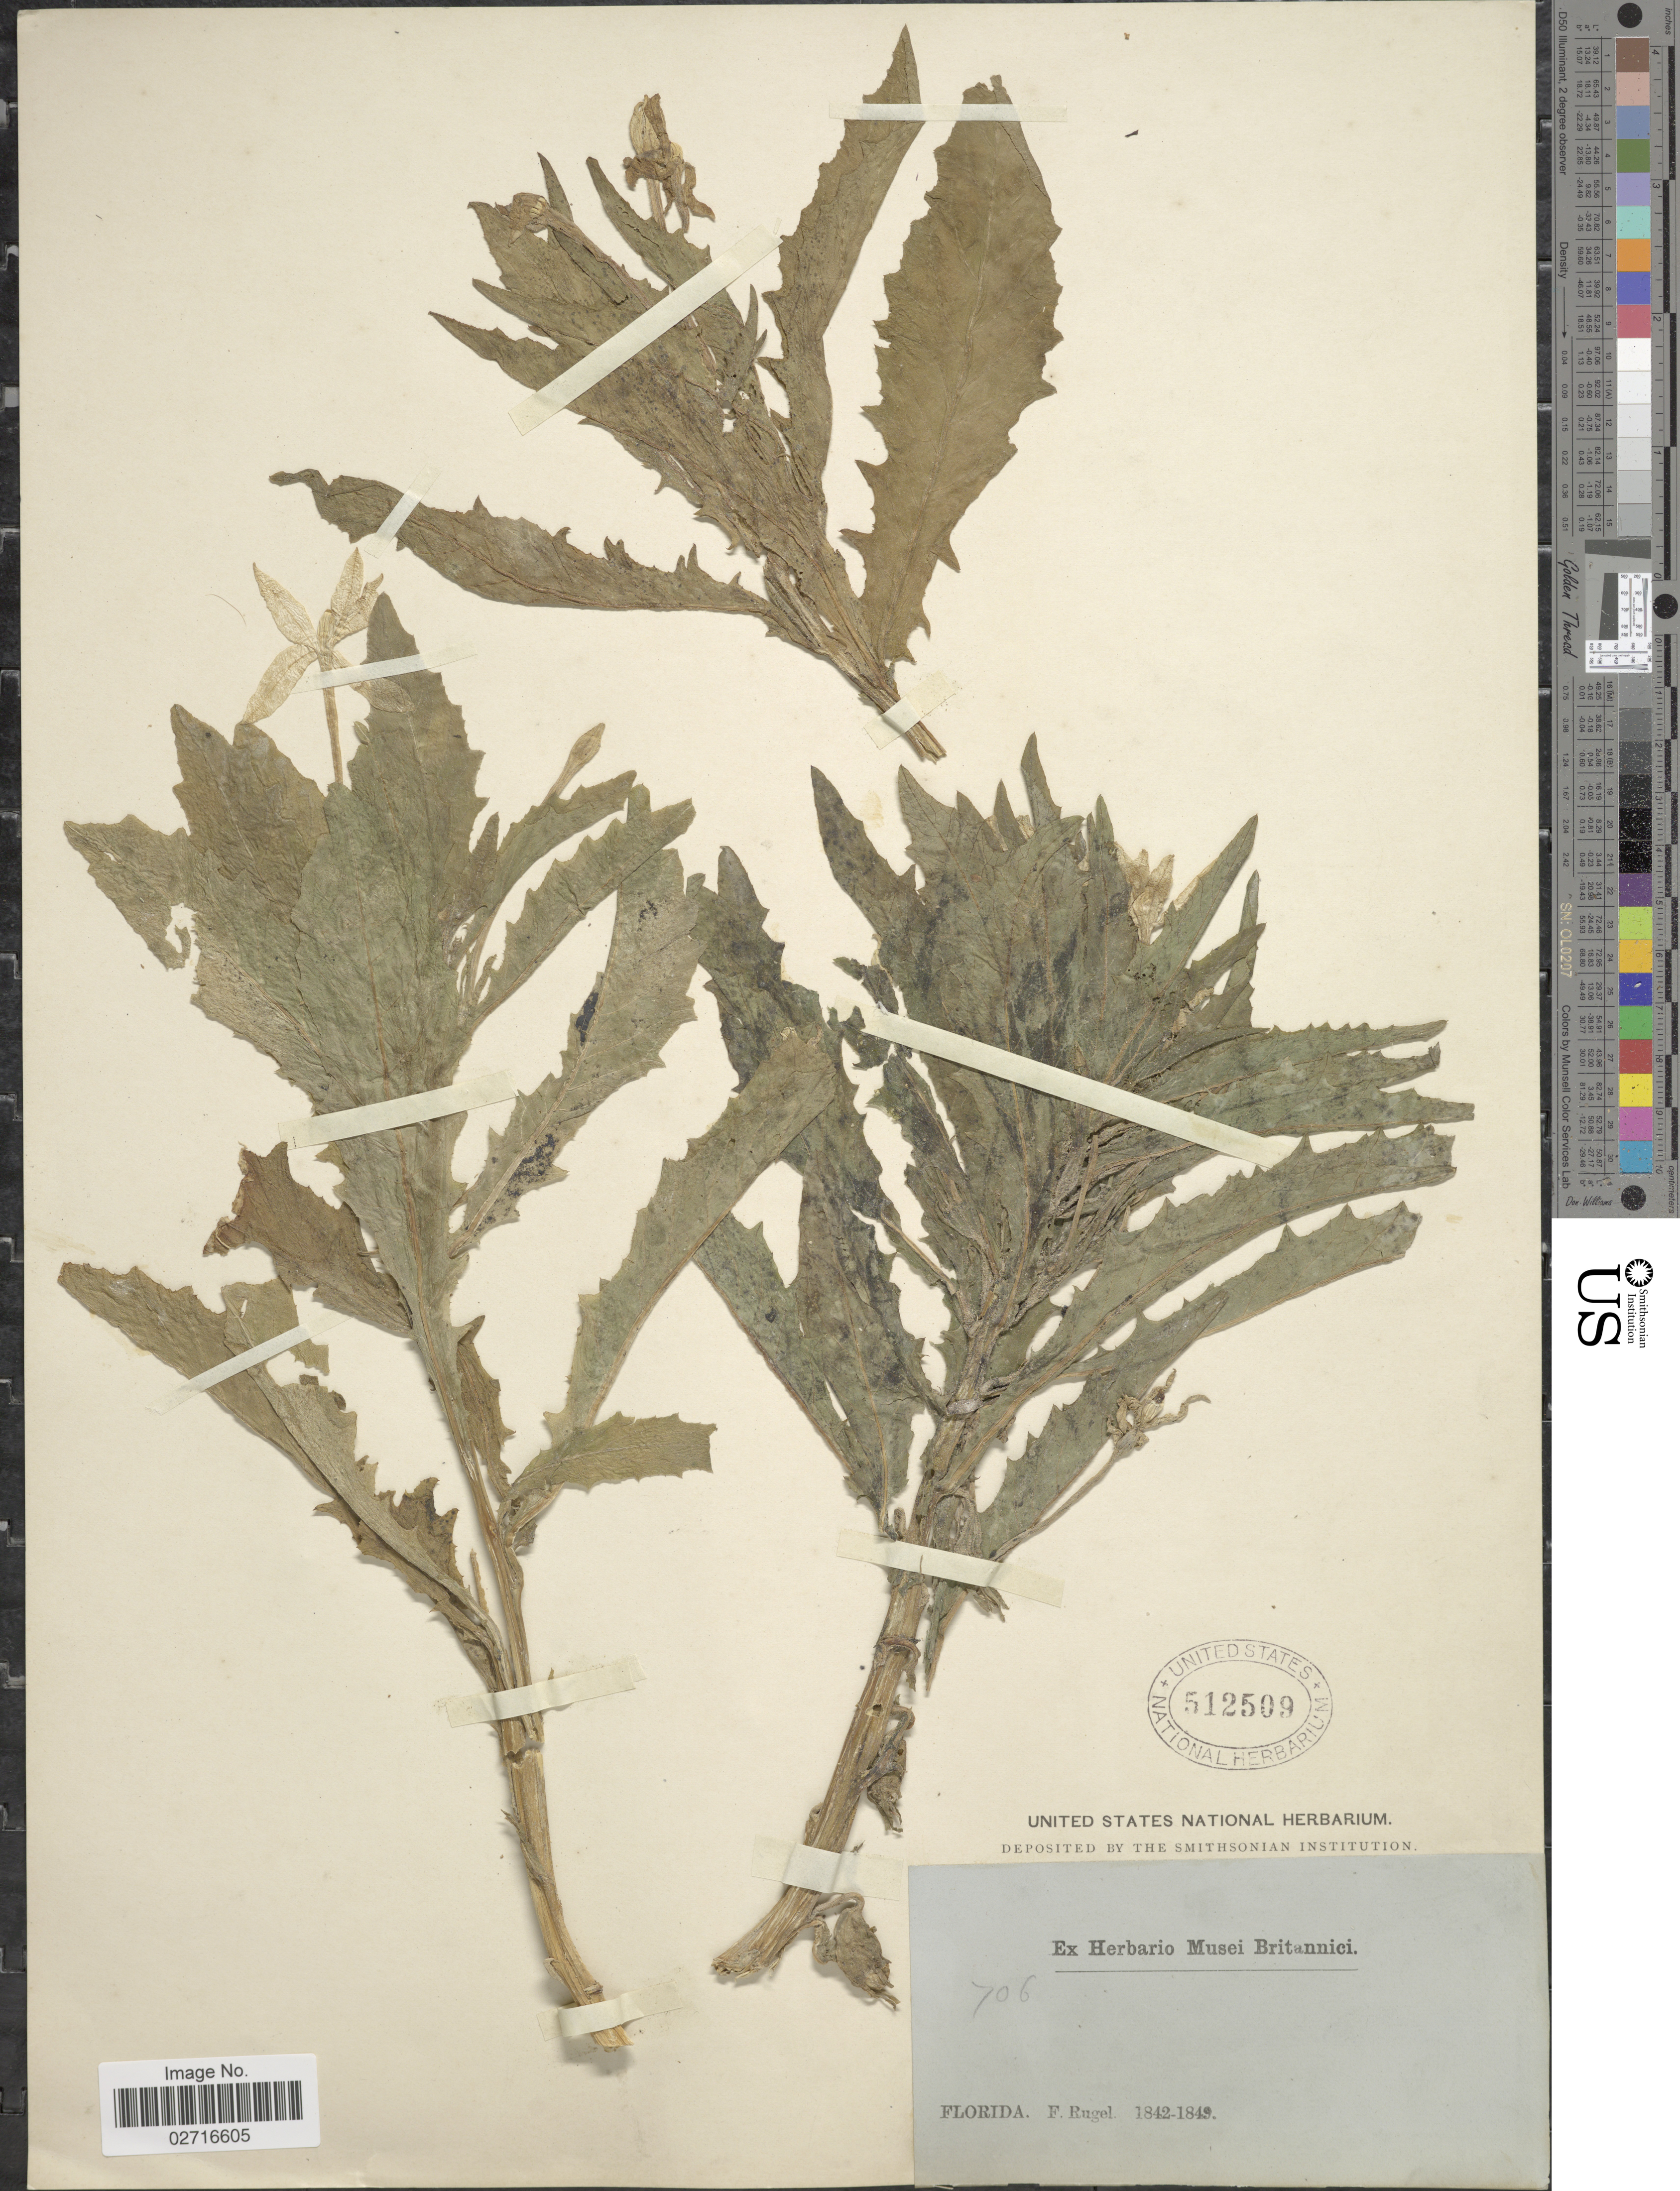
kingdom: Plantae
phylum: Tracheophyta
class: Magnoliopsida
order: Asterales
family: Campanulaceae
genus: Hippobroma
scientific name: Hippobroma longiflora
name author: (L.) G. Don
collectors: F. Rugel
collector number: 706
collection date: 1842/1849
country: United States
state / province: Florida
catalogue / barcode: US 512509